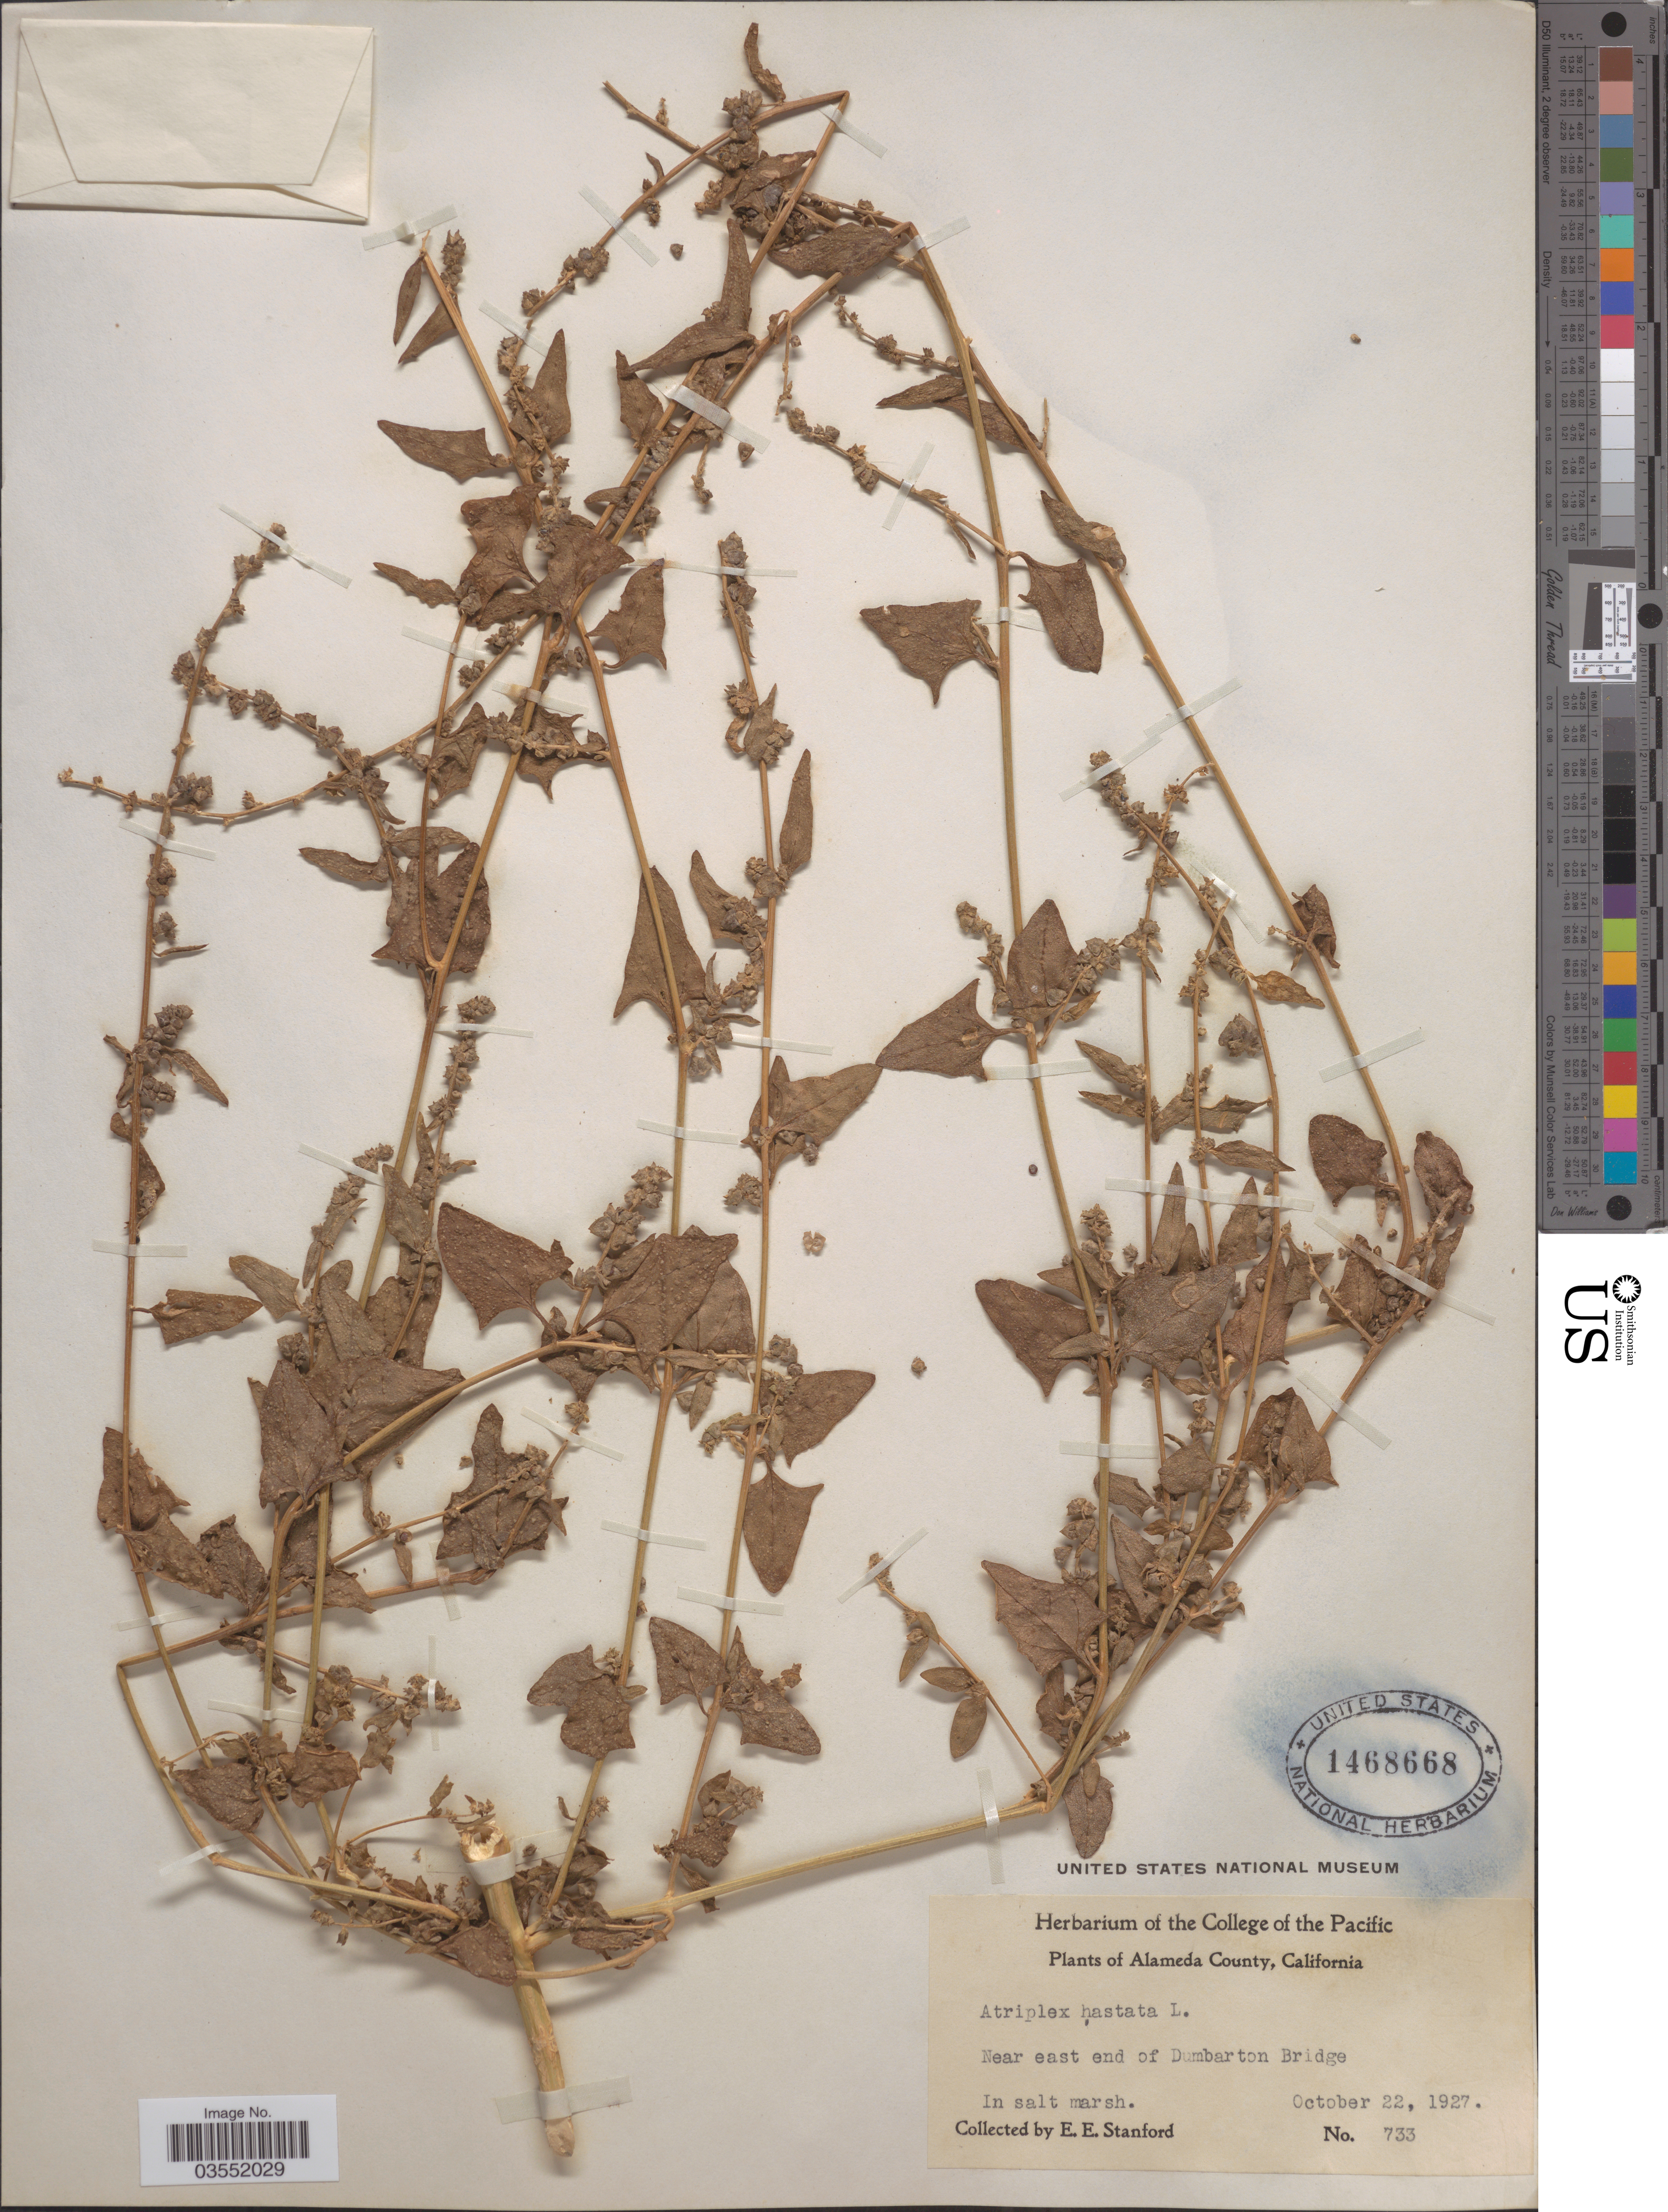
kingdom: Plantae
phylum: Tracheophyta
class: Magnoliopsida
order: Caryophyllales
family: Amaranthaceae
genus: Atriplex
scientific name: Atriplex hastata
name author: L.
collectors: E. Stanford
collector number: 733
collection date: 1927-10-22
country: United States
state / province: California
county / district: Alameda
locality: Alameda County. Near east end of Dumbarton Bridge. In salt marsh.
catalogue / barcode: US 1468668